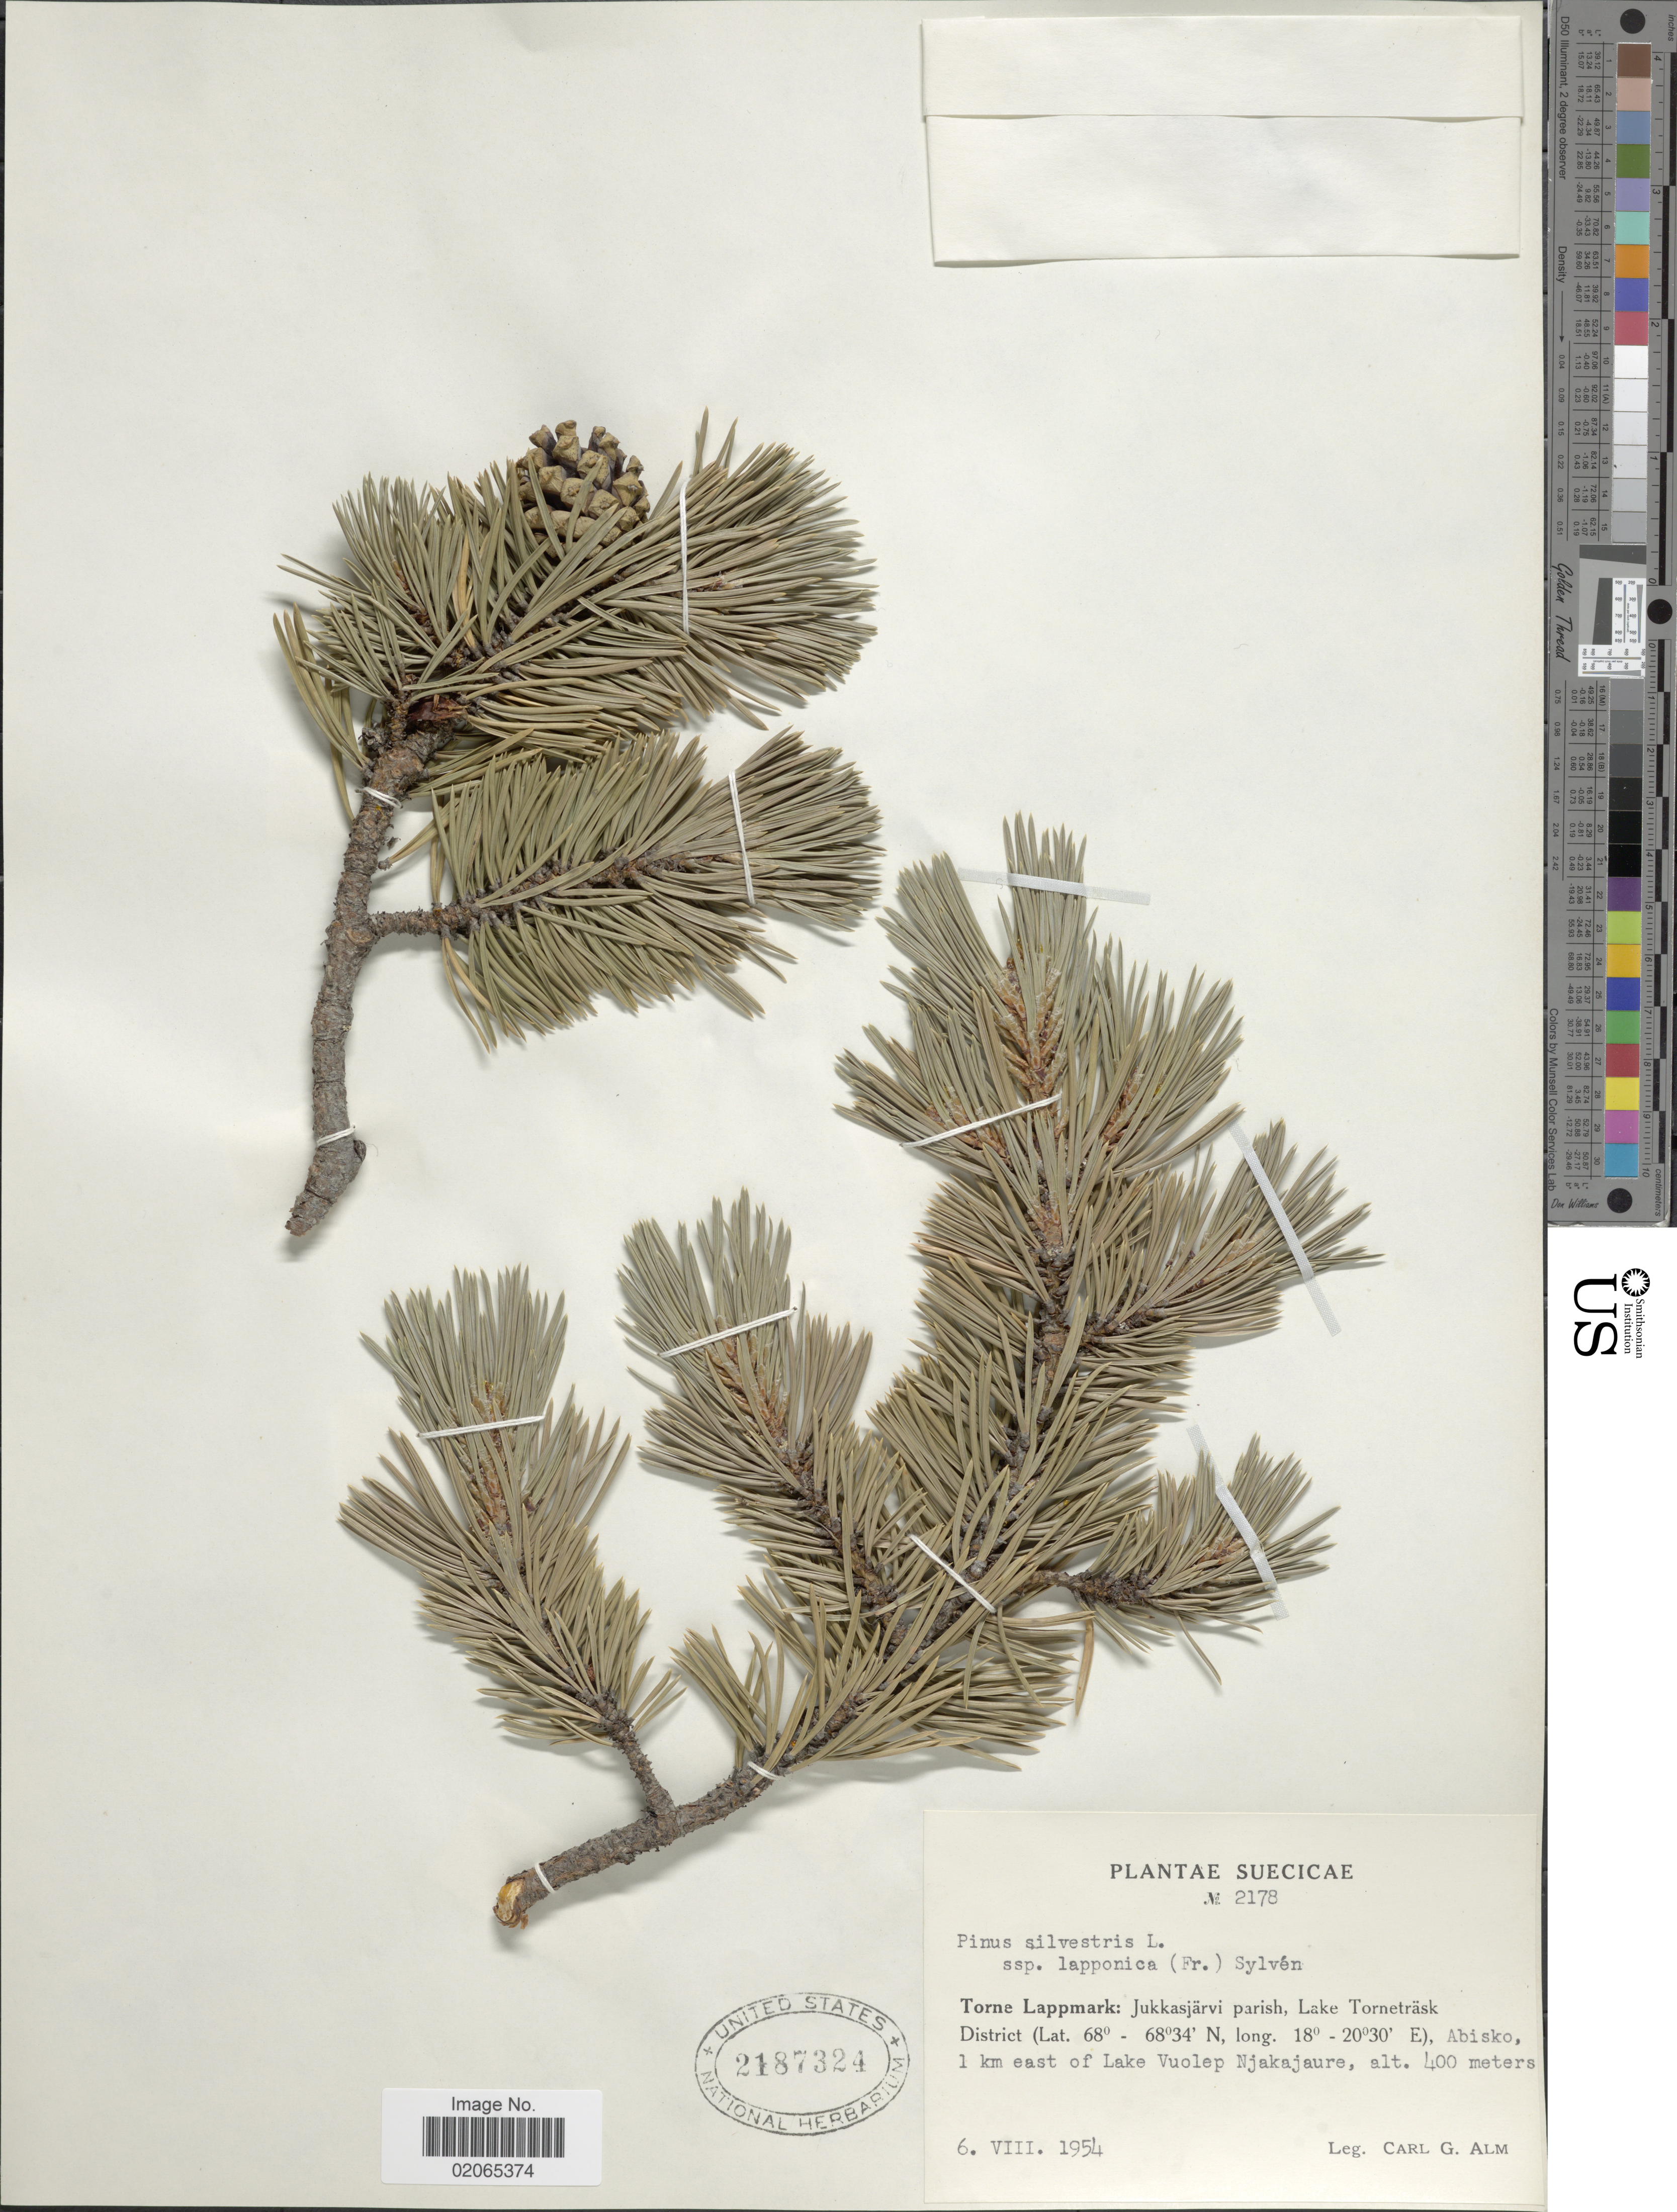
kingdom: Plantae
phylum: Tracheophyta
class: Pinopsida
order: Pinales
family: Pinaceae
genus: Pinus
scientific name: Pinus sylvestris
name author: L.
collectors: C. G. Alm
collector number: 2178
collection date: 1954-08-06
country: Sweden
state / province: Norrbotten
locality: Suecicae. Torne Lappmark: Jukkasjärvi parish, Lake Torneträsk District. Abisko 1 km east of Lake Vuolep Njakajaure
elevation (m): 400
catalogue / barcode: US 2187324